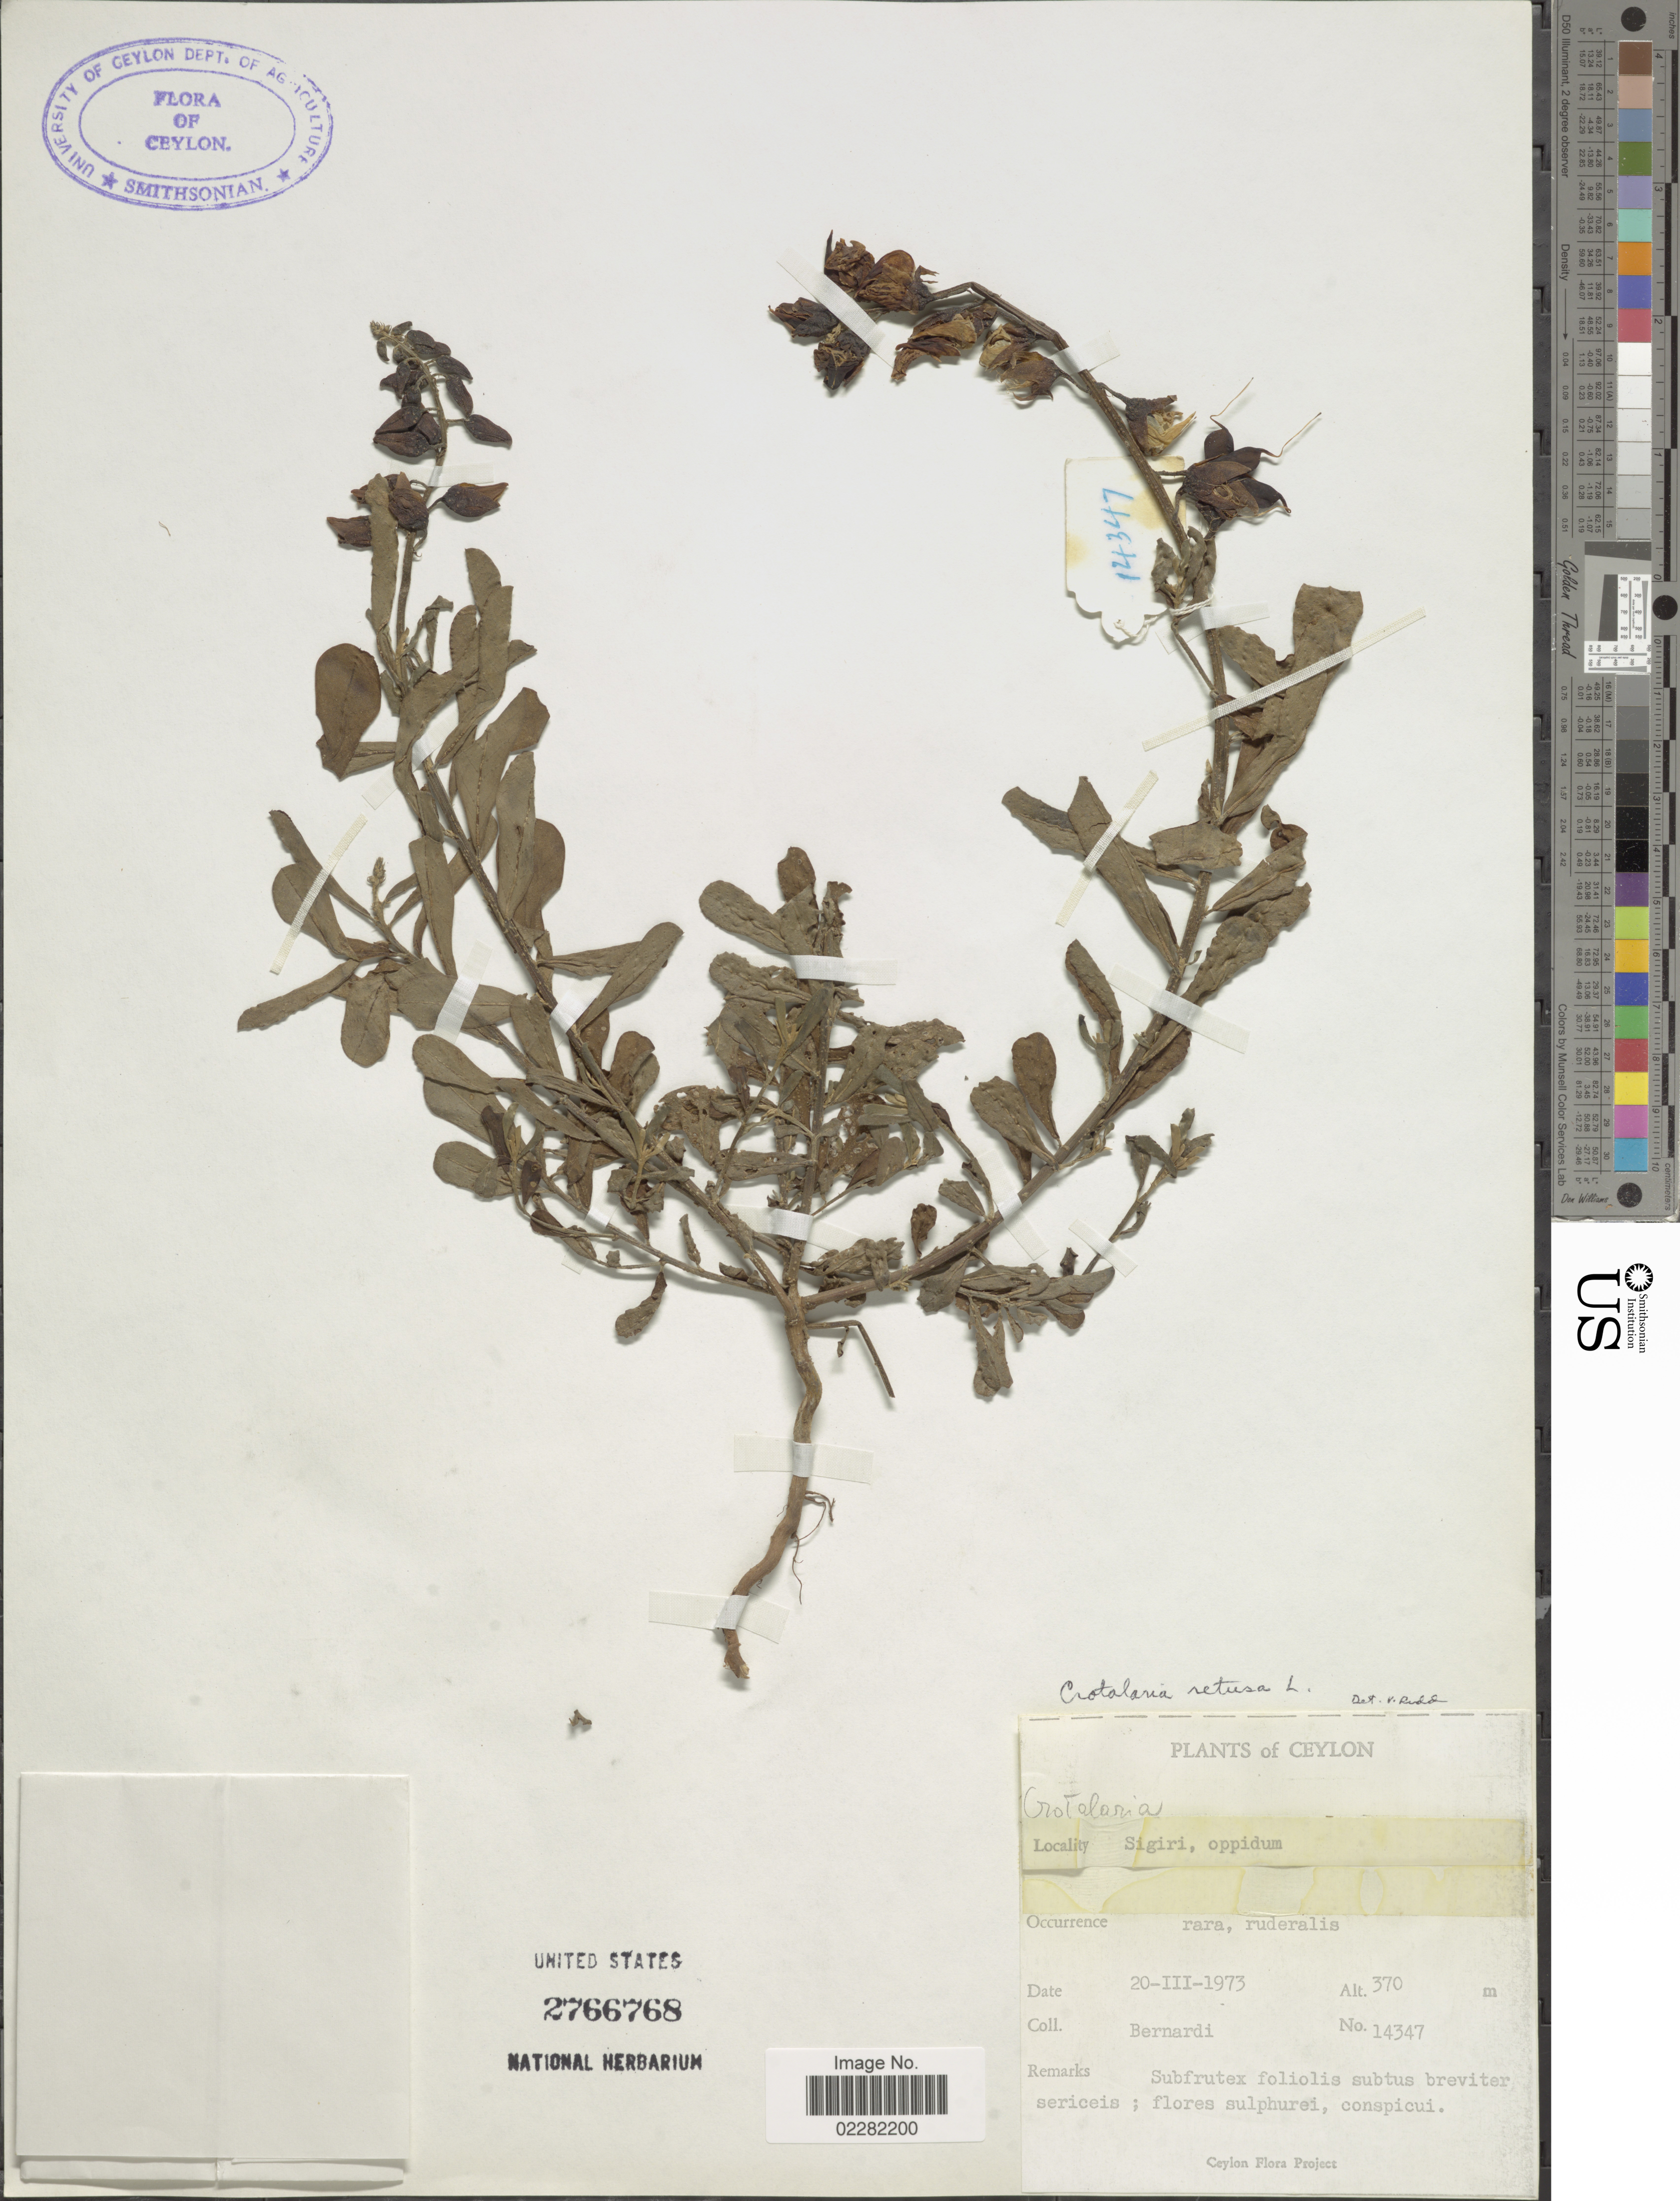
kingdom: Plantae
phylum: Tracheophyta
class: Magnoliopsida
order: Fabales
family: Fabaceae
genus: Crotalaria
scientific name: Crotalaria retusa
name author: L.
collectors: Bernardi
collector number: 14347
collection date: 1973-03-20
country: Sri Lanka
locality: Ceylon, Sigiri, oppidum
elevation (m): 370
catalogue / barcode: US 2766768